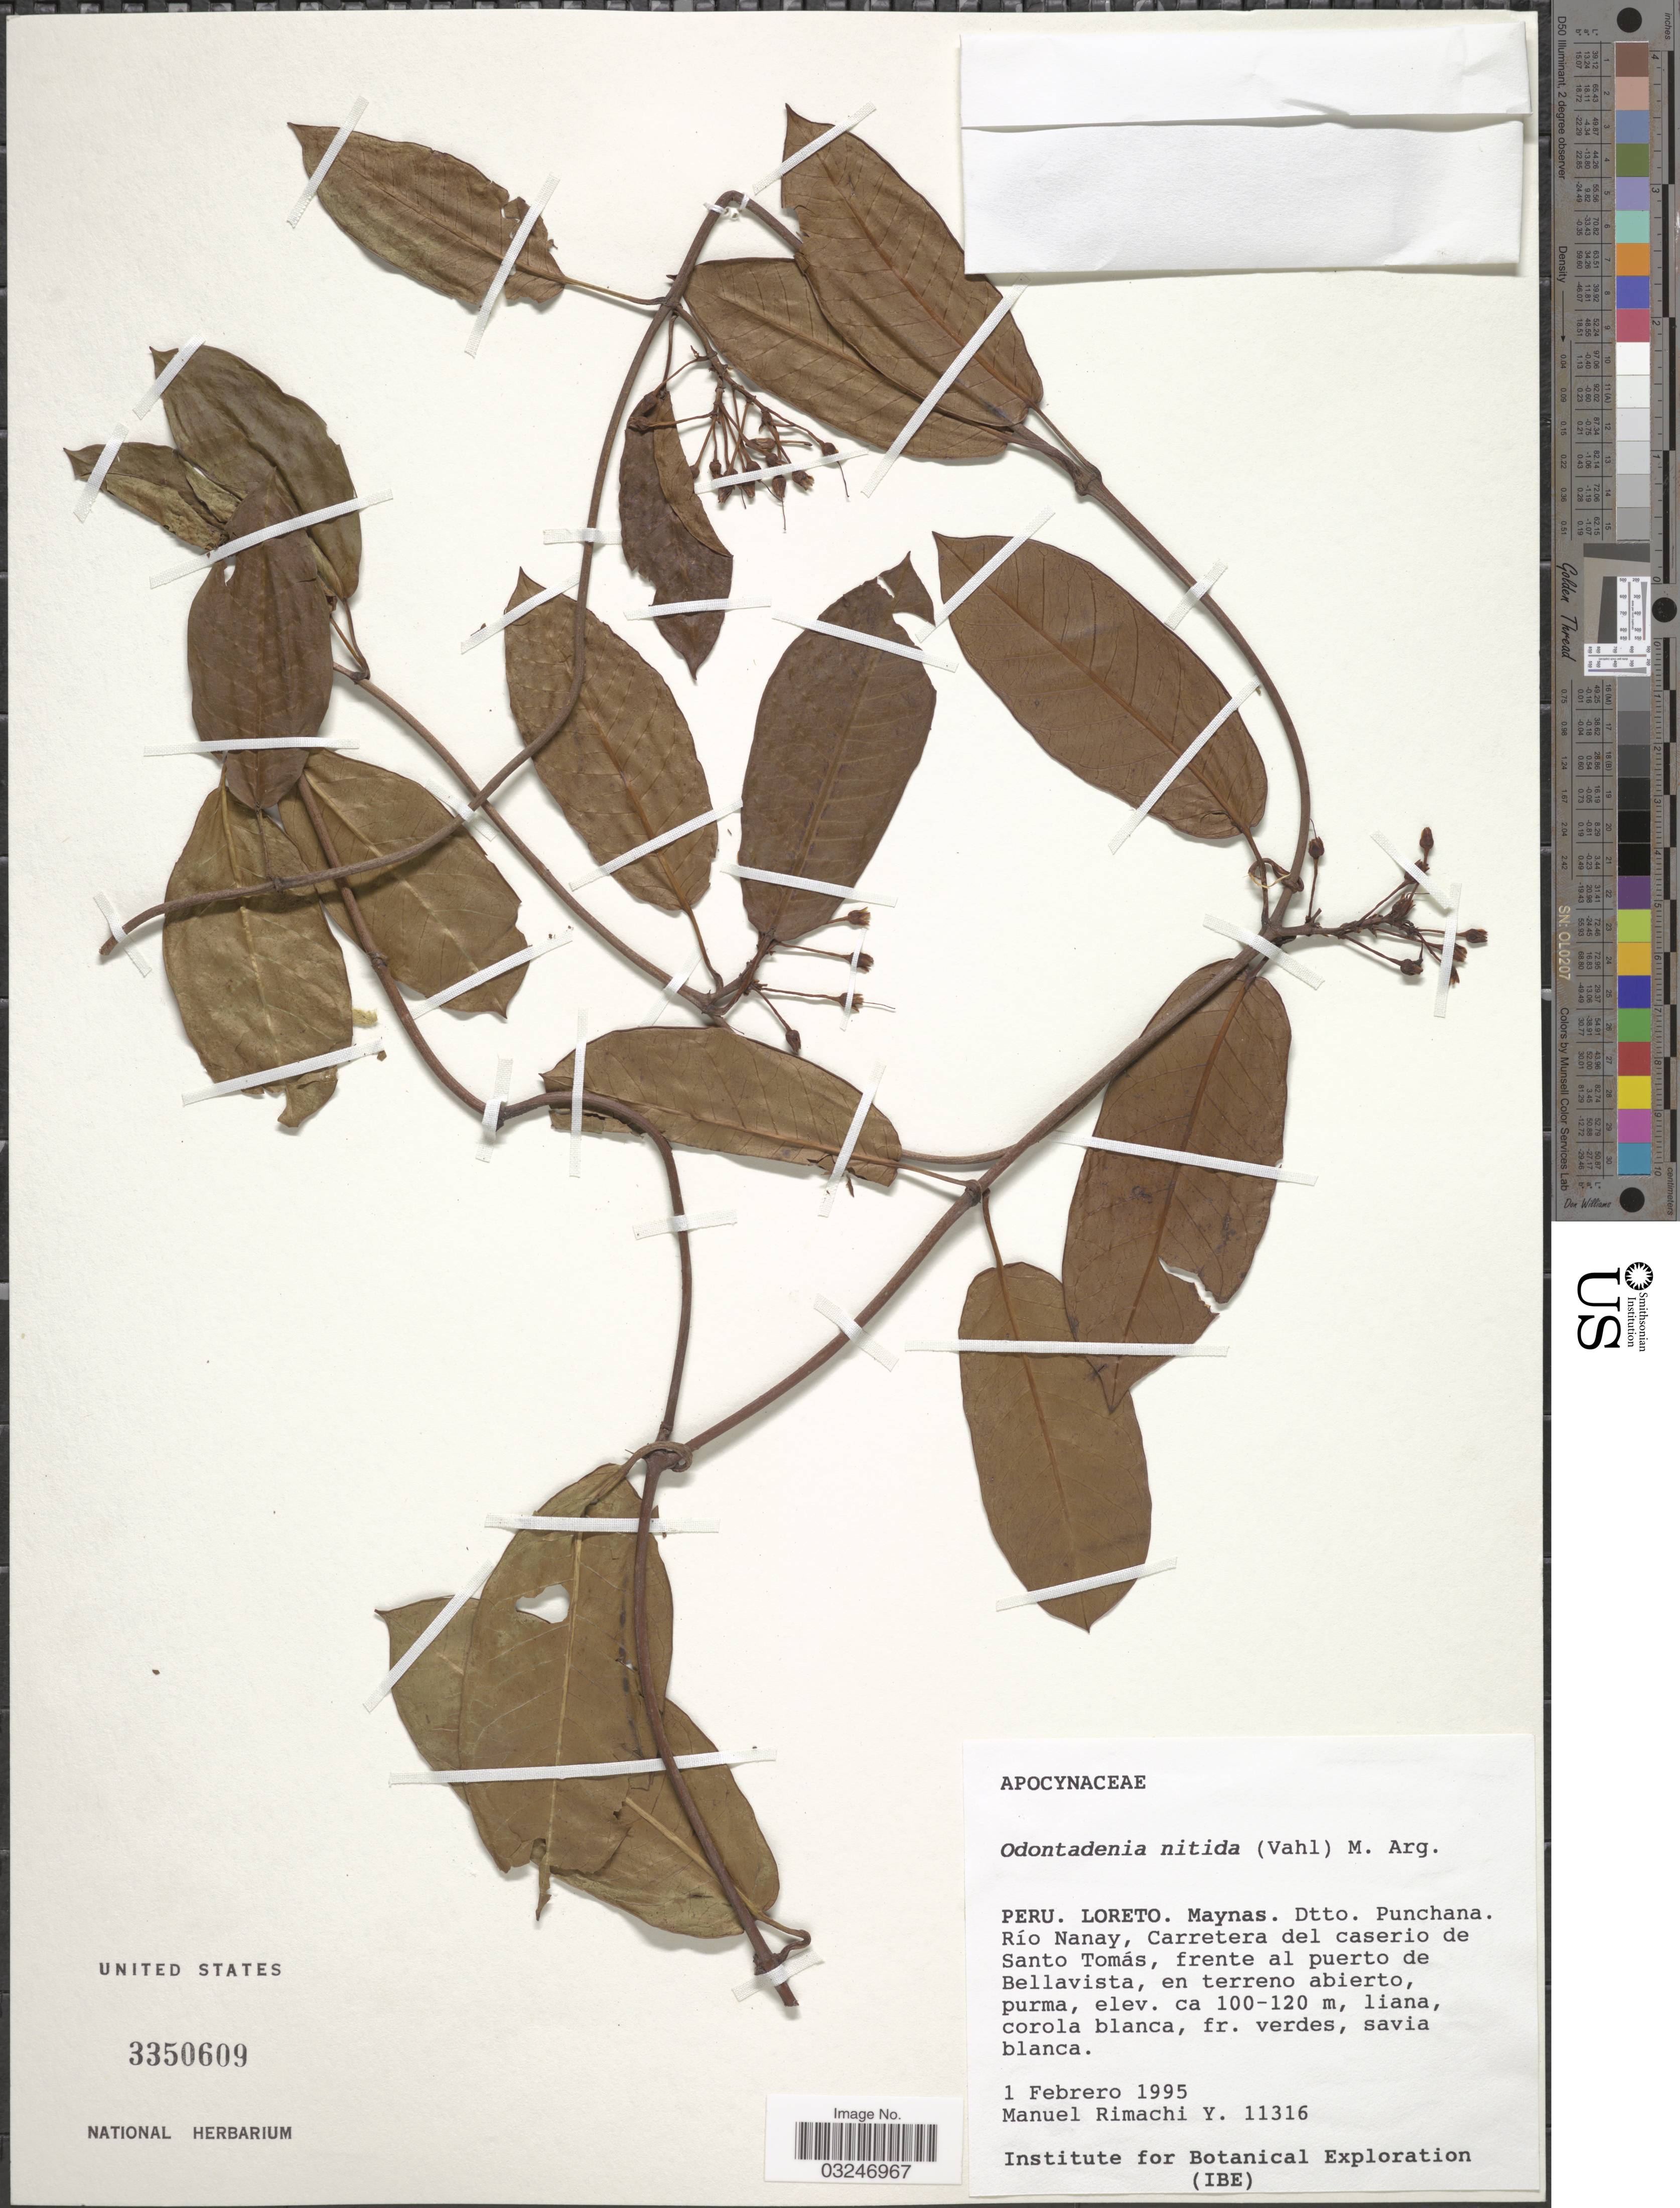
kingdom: Plantae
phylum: Tracheophyta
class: Magnoliopsida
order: Gentianales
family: Apocynaceae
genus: Odontadenia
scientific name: Odontadenia nitida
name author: (Vahl) Müll. Arg.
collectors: M. Rimachi Y.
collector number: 11316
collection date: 1995-02-01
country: Peru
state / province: Loreto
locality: Mayas. Dtto. Punchana. Río Nanay, Carretera del caserio de Santo Tomás, frente al puerto de Bellavista.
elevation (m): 100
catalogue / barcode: US 3350609